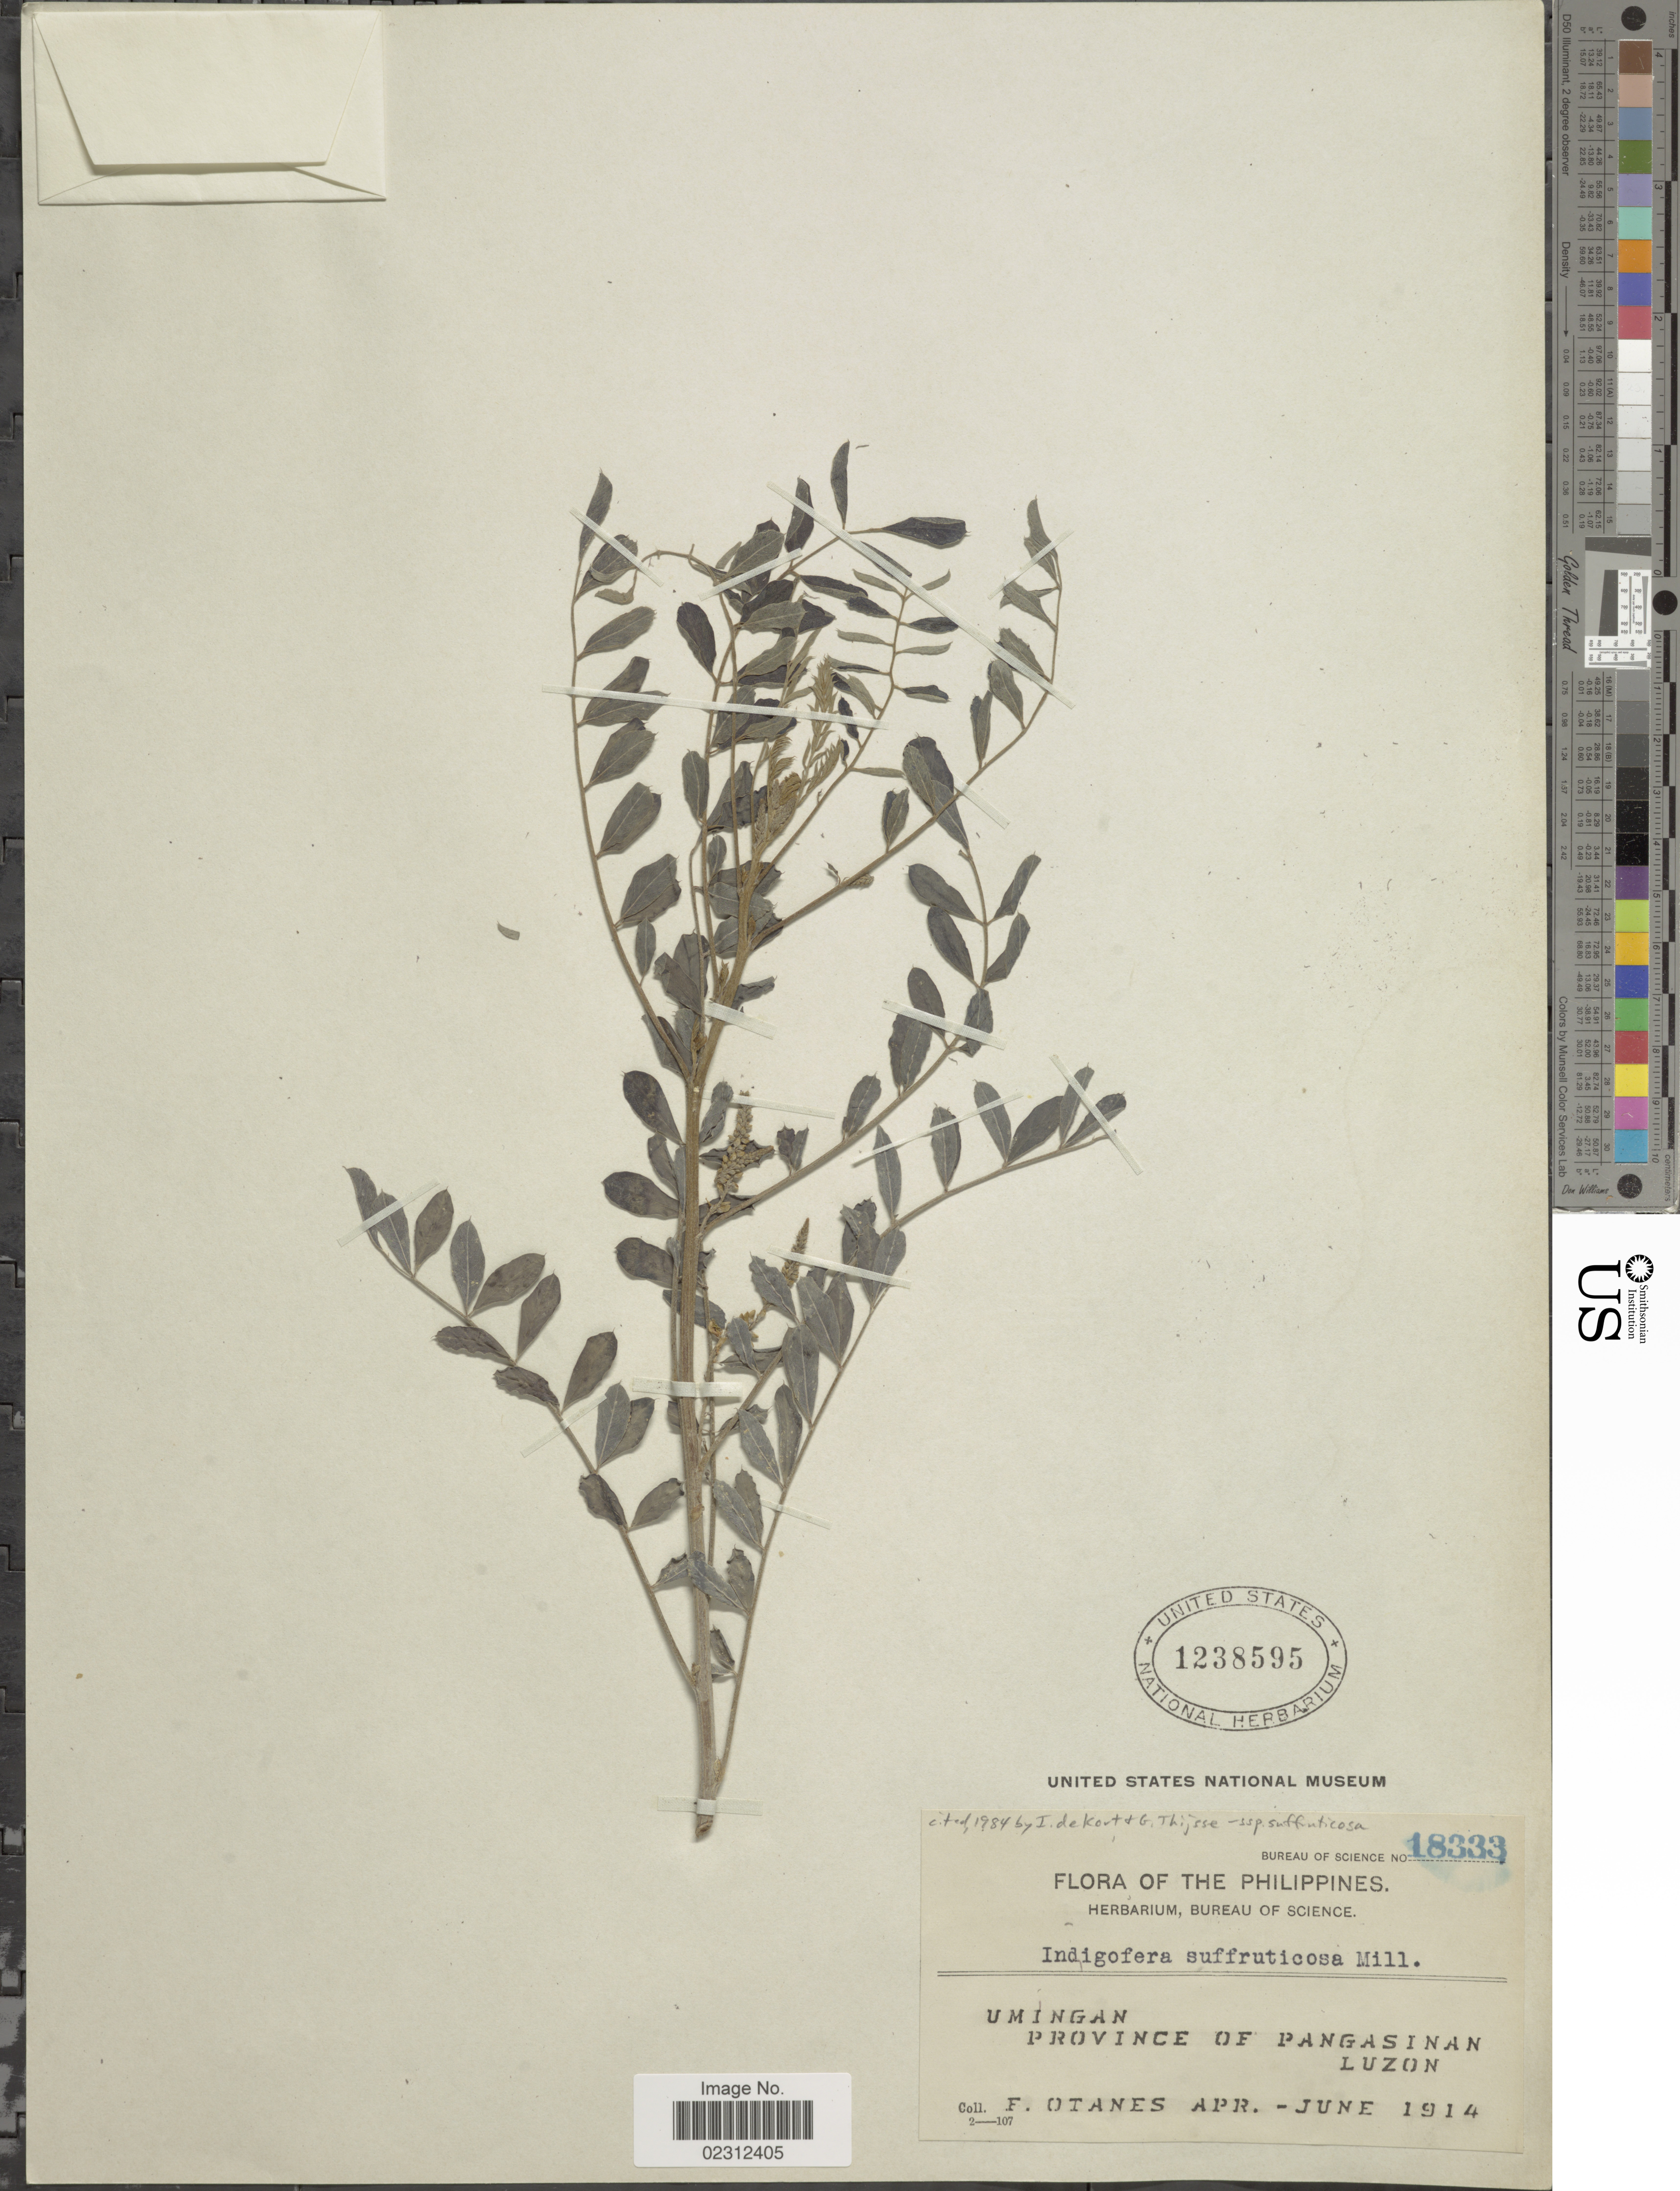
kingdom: Plantae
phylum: Tracheophyta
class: Magnoliopsida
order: Fabales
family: Fabaceae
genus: Indigofera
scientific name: Indigofera suffruticosa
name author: Mill.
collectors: F. Q. Otanes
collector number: Bureau Of Science 18333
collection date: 1914-04/1914-06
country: Philippines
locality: Umingan, Province of Pangasinan, Luzon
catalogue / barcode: US 1238595